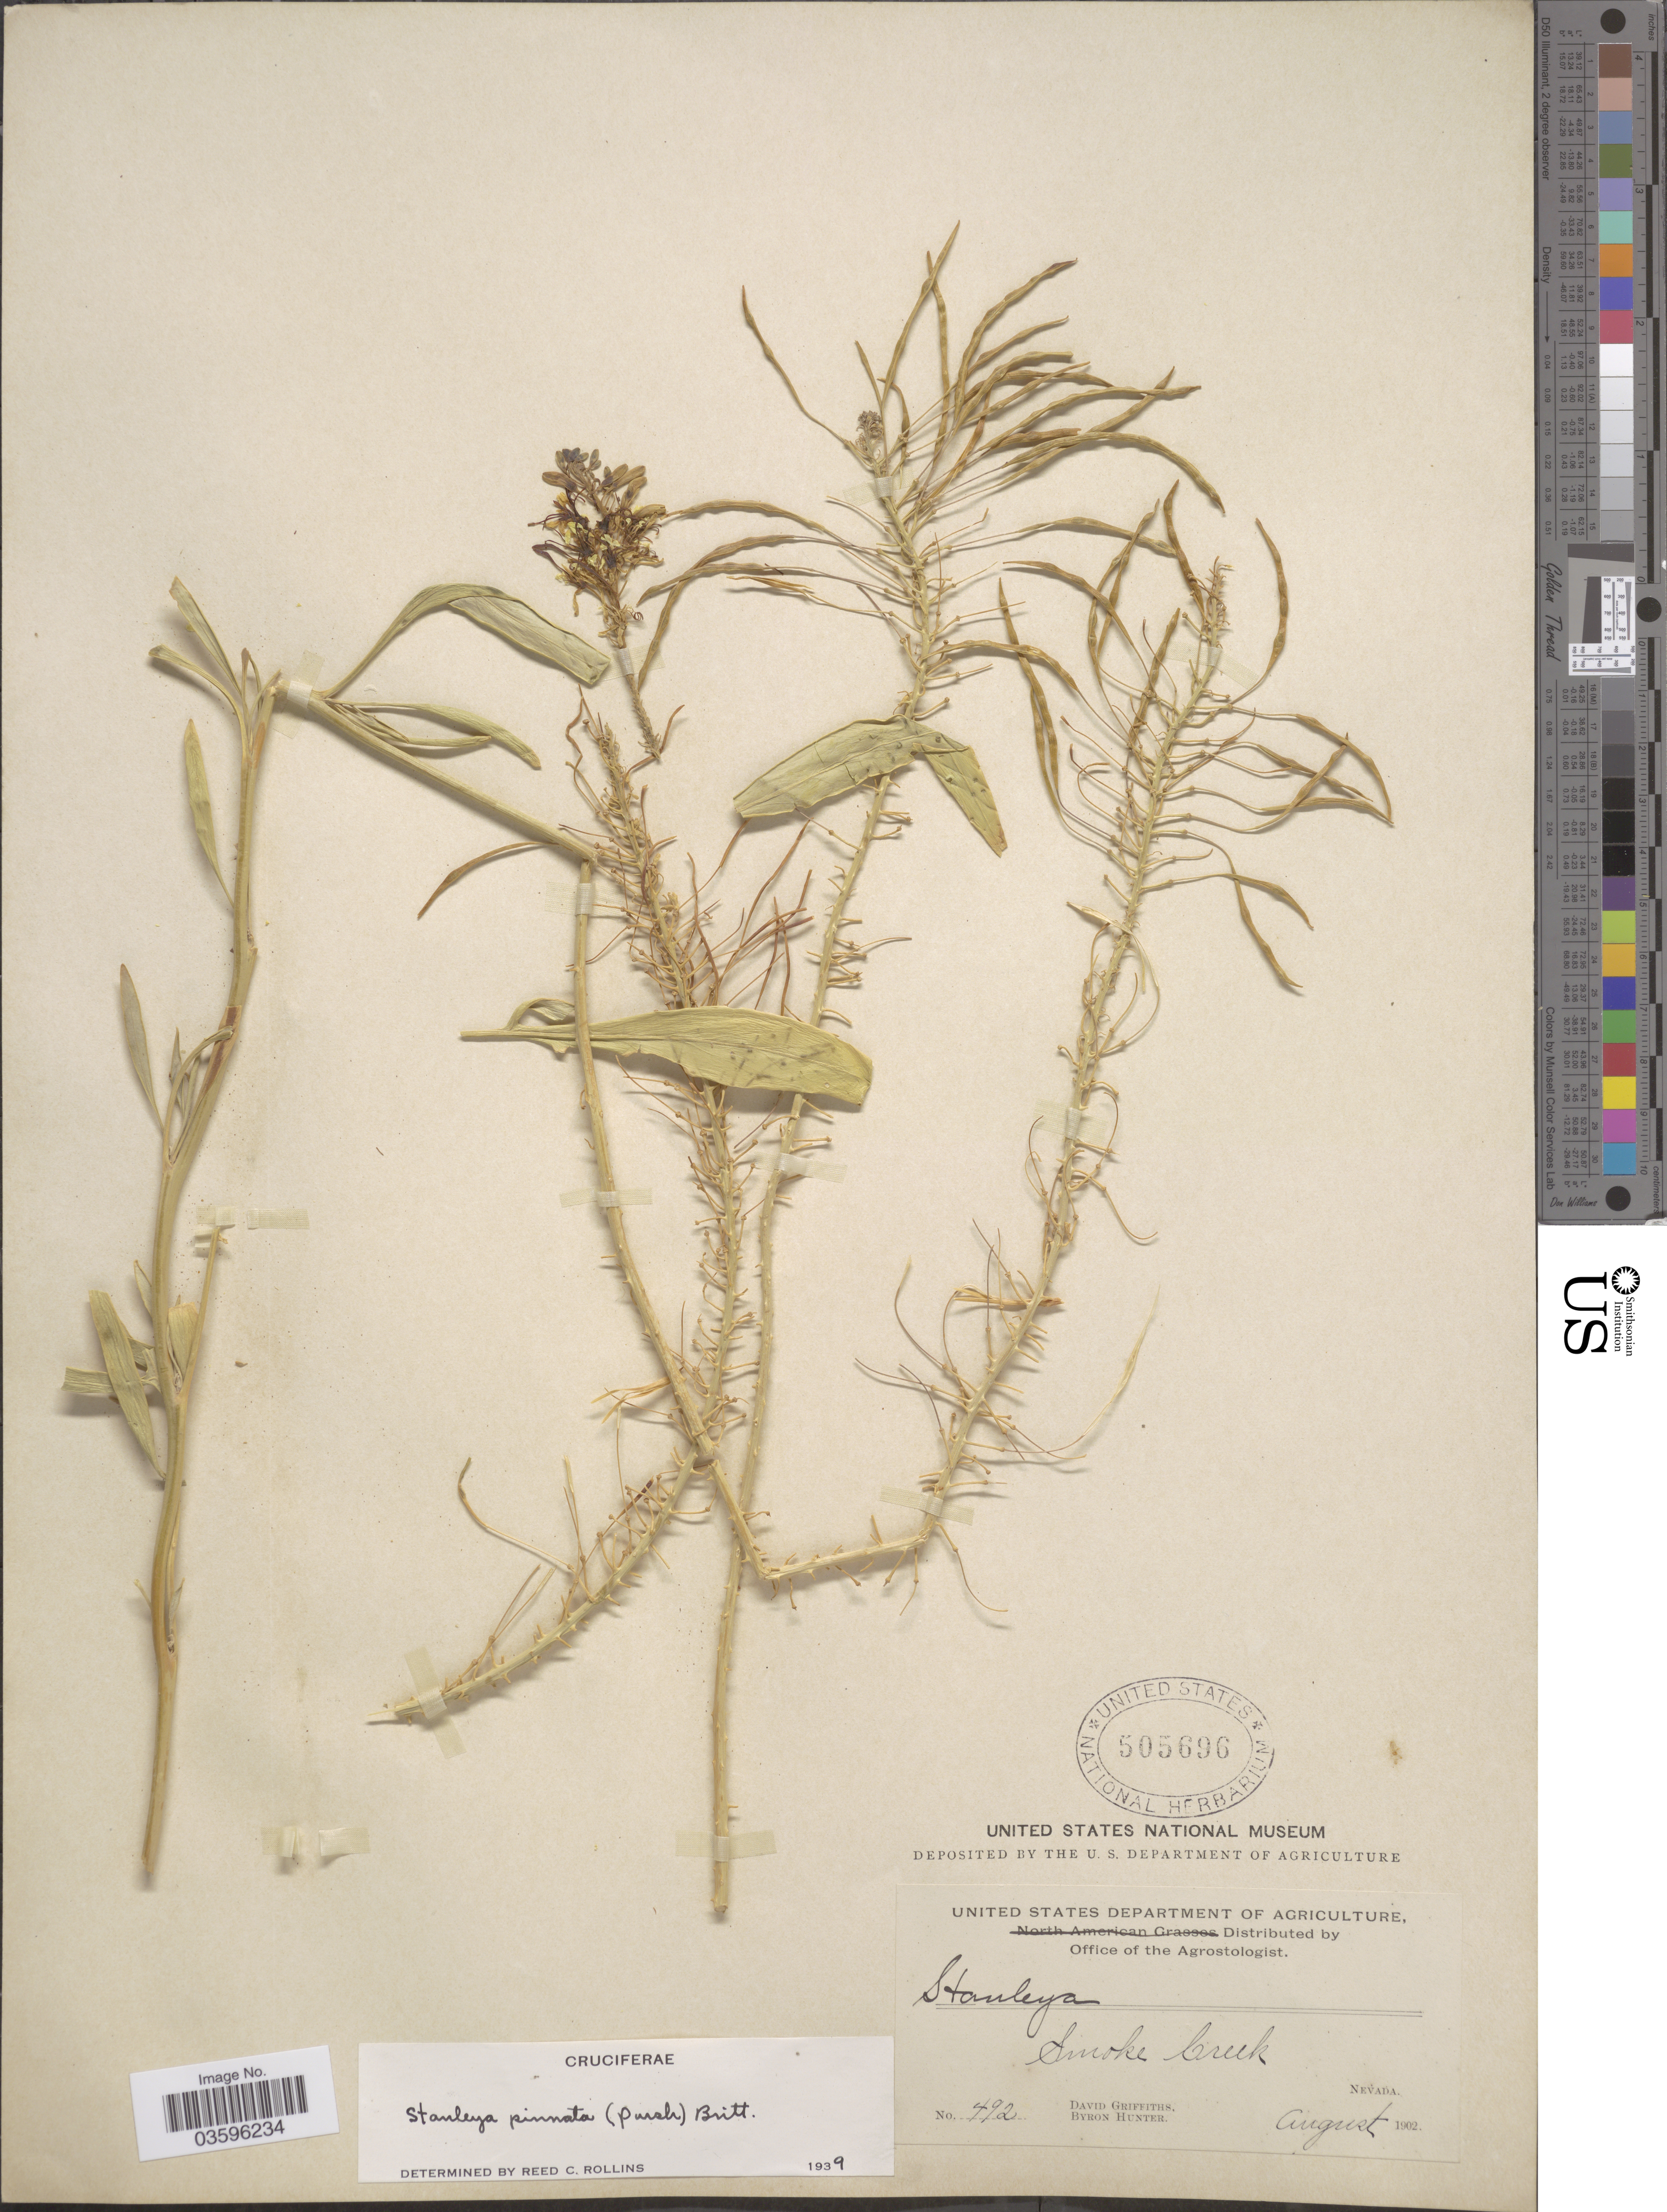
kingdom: Plantae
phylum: Tracheophyta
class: Magnoliopsida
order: Brassicales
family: Brassicaceae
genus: Stanleya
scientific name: Stanleya pinnata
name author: (Pursh) Britton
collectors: D. Griffiths & B. Hunter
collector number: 492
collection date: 1902-08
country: United States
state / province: Nevada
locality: Smoke Creek.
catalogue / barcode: US 505696